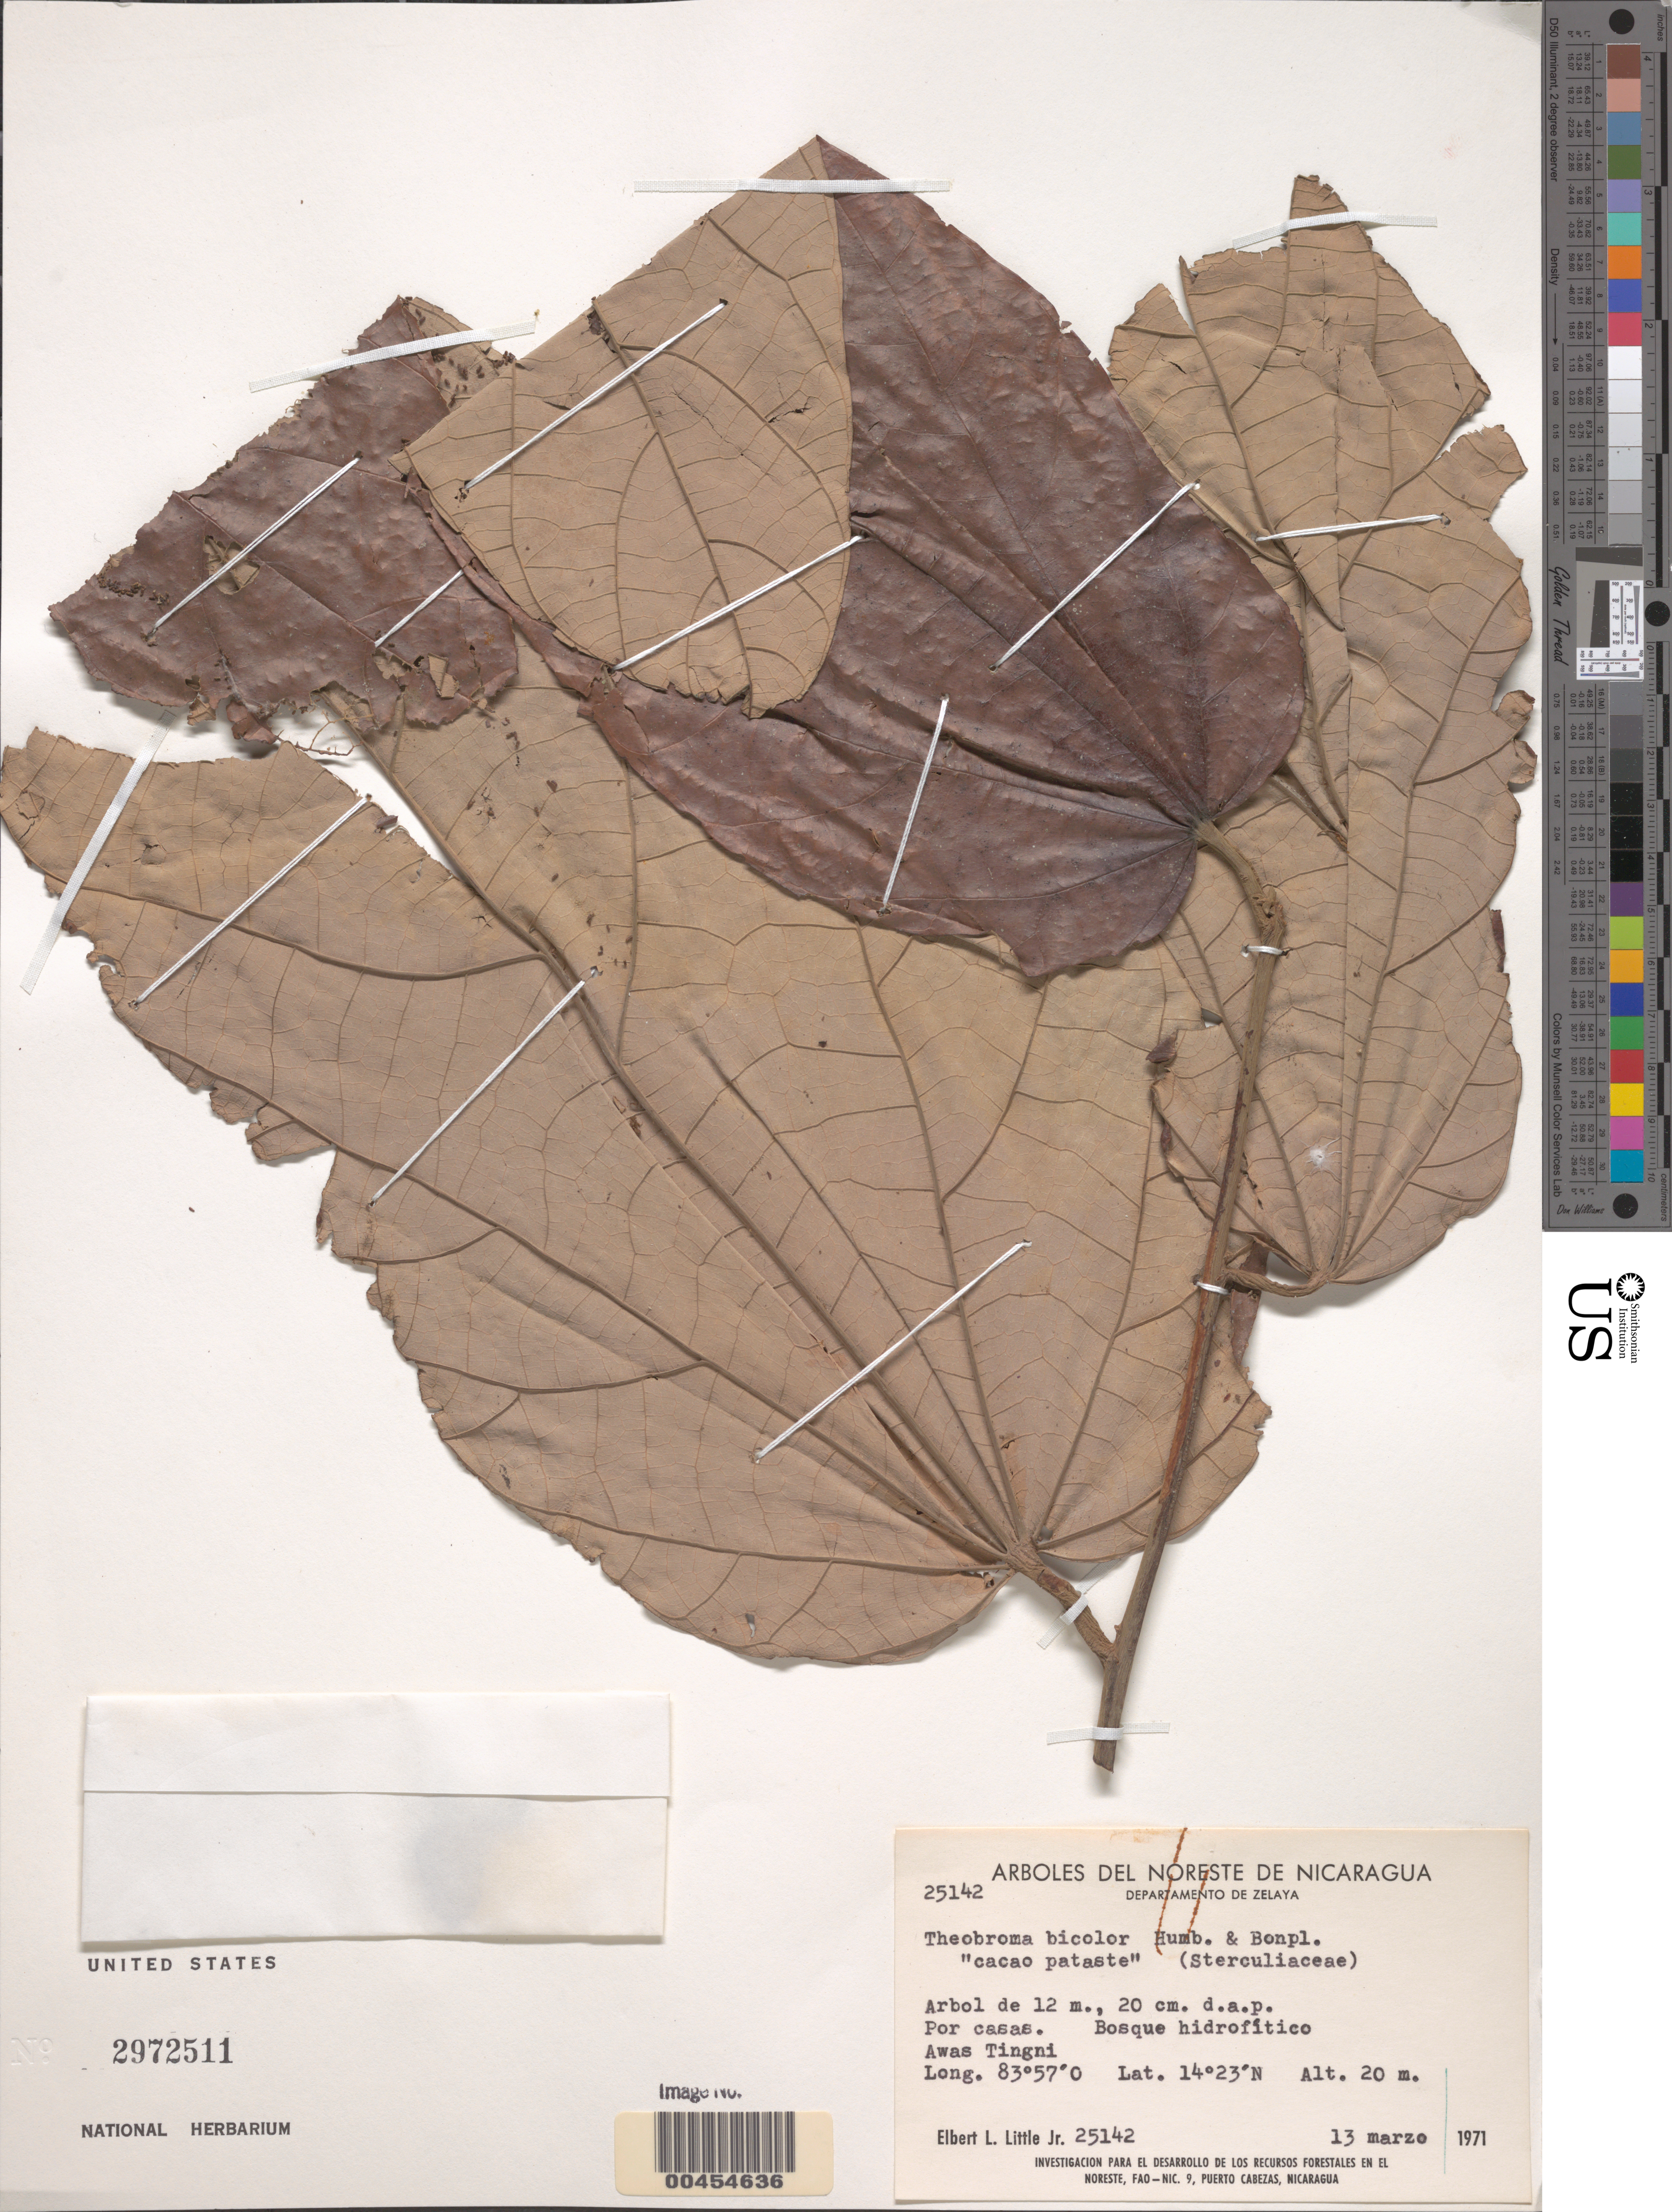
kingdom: Plantae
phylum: Tracheophyta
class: Magnoliopsida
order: Malvales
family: Malvaceae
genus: Theobroma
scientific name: Theobroma bicolor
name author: Bonpl.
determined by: Dorr, L. J., (BOT), Smithsonian Institution - National Museum of Natural History (UNITED STATES)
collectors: E. L. Little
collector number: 25142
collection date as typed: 13 Mar 1971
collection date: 1971-03-13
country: Nicaragua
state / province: Atlántico Norte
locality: Awas Tingni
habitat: bosque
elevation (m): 20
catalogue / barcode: US 2972511